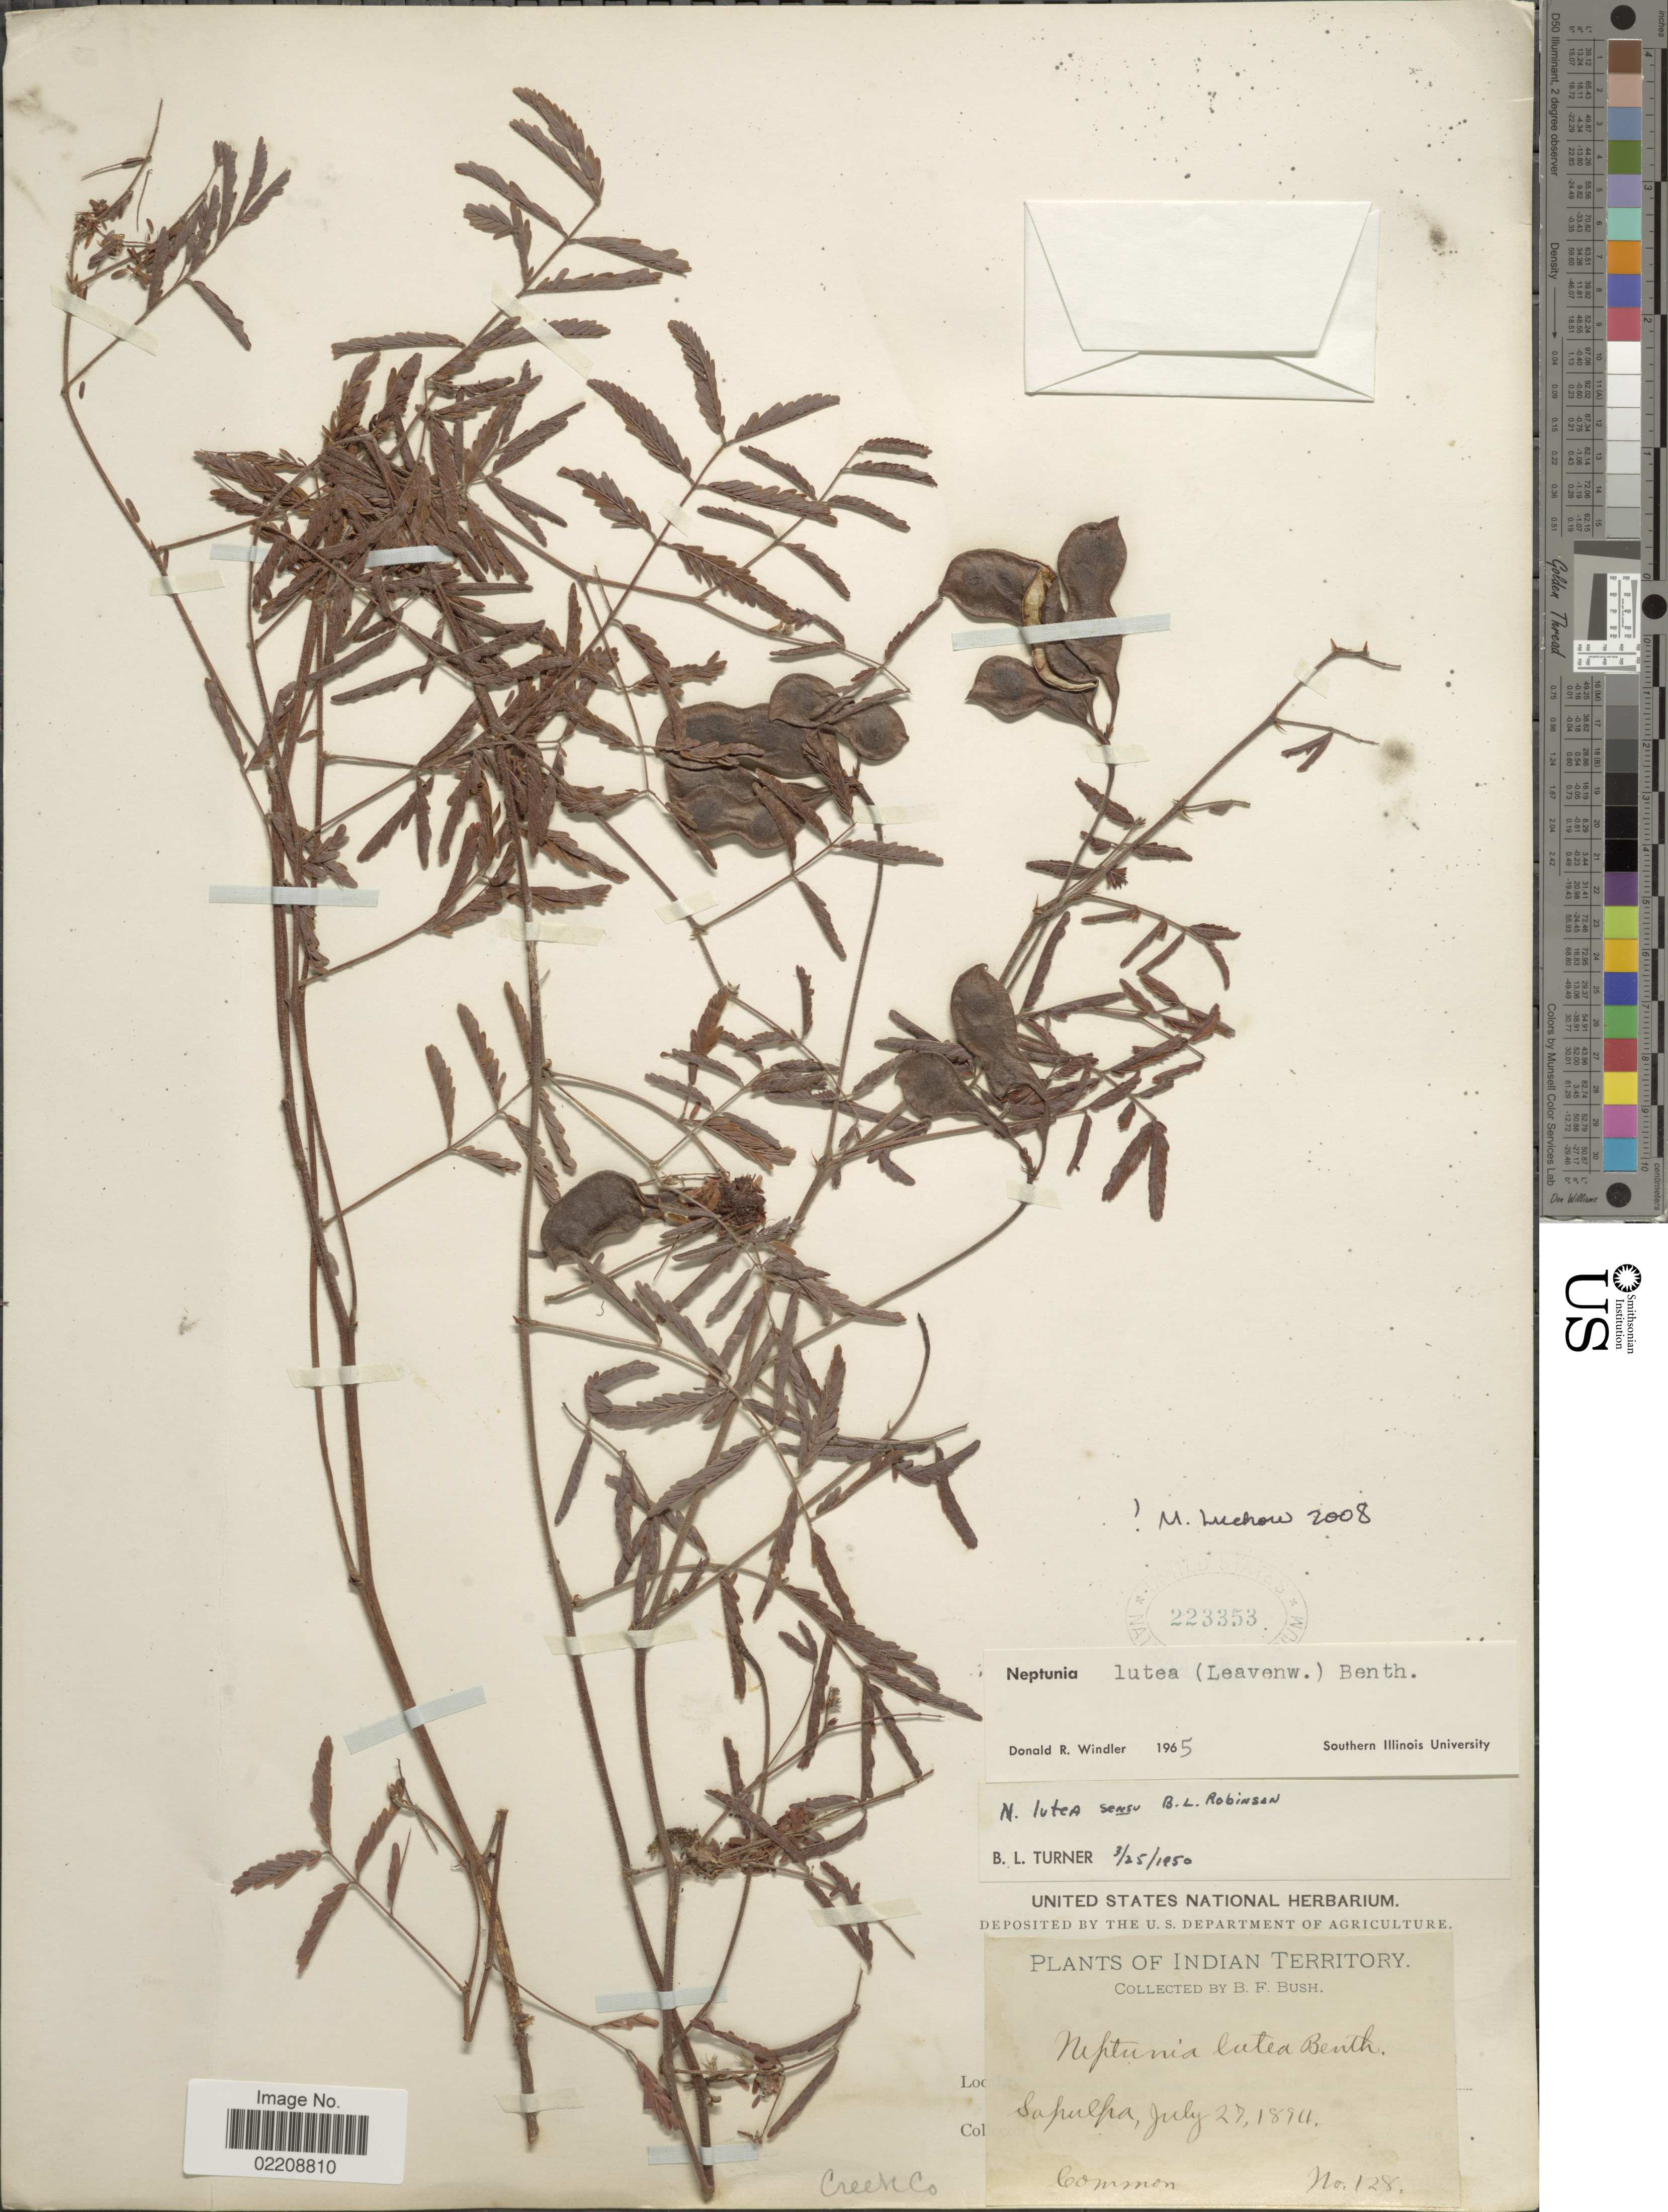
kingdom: Plantae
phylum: Tracheophyta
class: Magnoliopsida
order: Fabales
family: Fabaceae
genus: Neptunia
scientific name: Neptunia lutea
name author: (Leavenw.) Benth.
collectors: B. F. Bush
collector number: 128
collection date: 1894-07-27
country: United States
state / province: Oklahoma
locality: Indian Territory, Sapulpa, Creek Co.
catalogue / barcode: US 223353